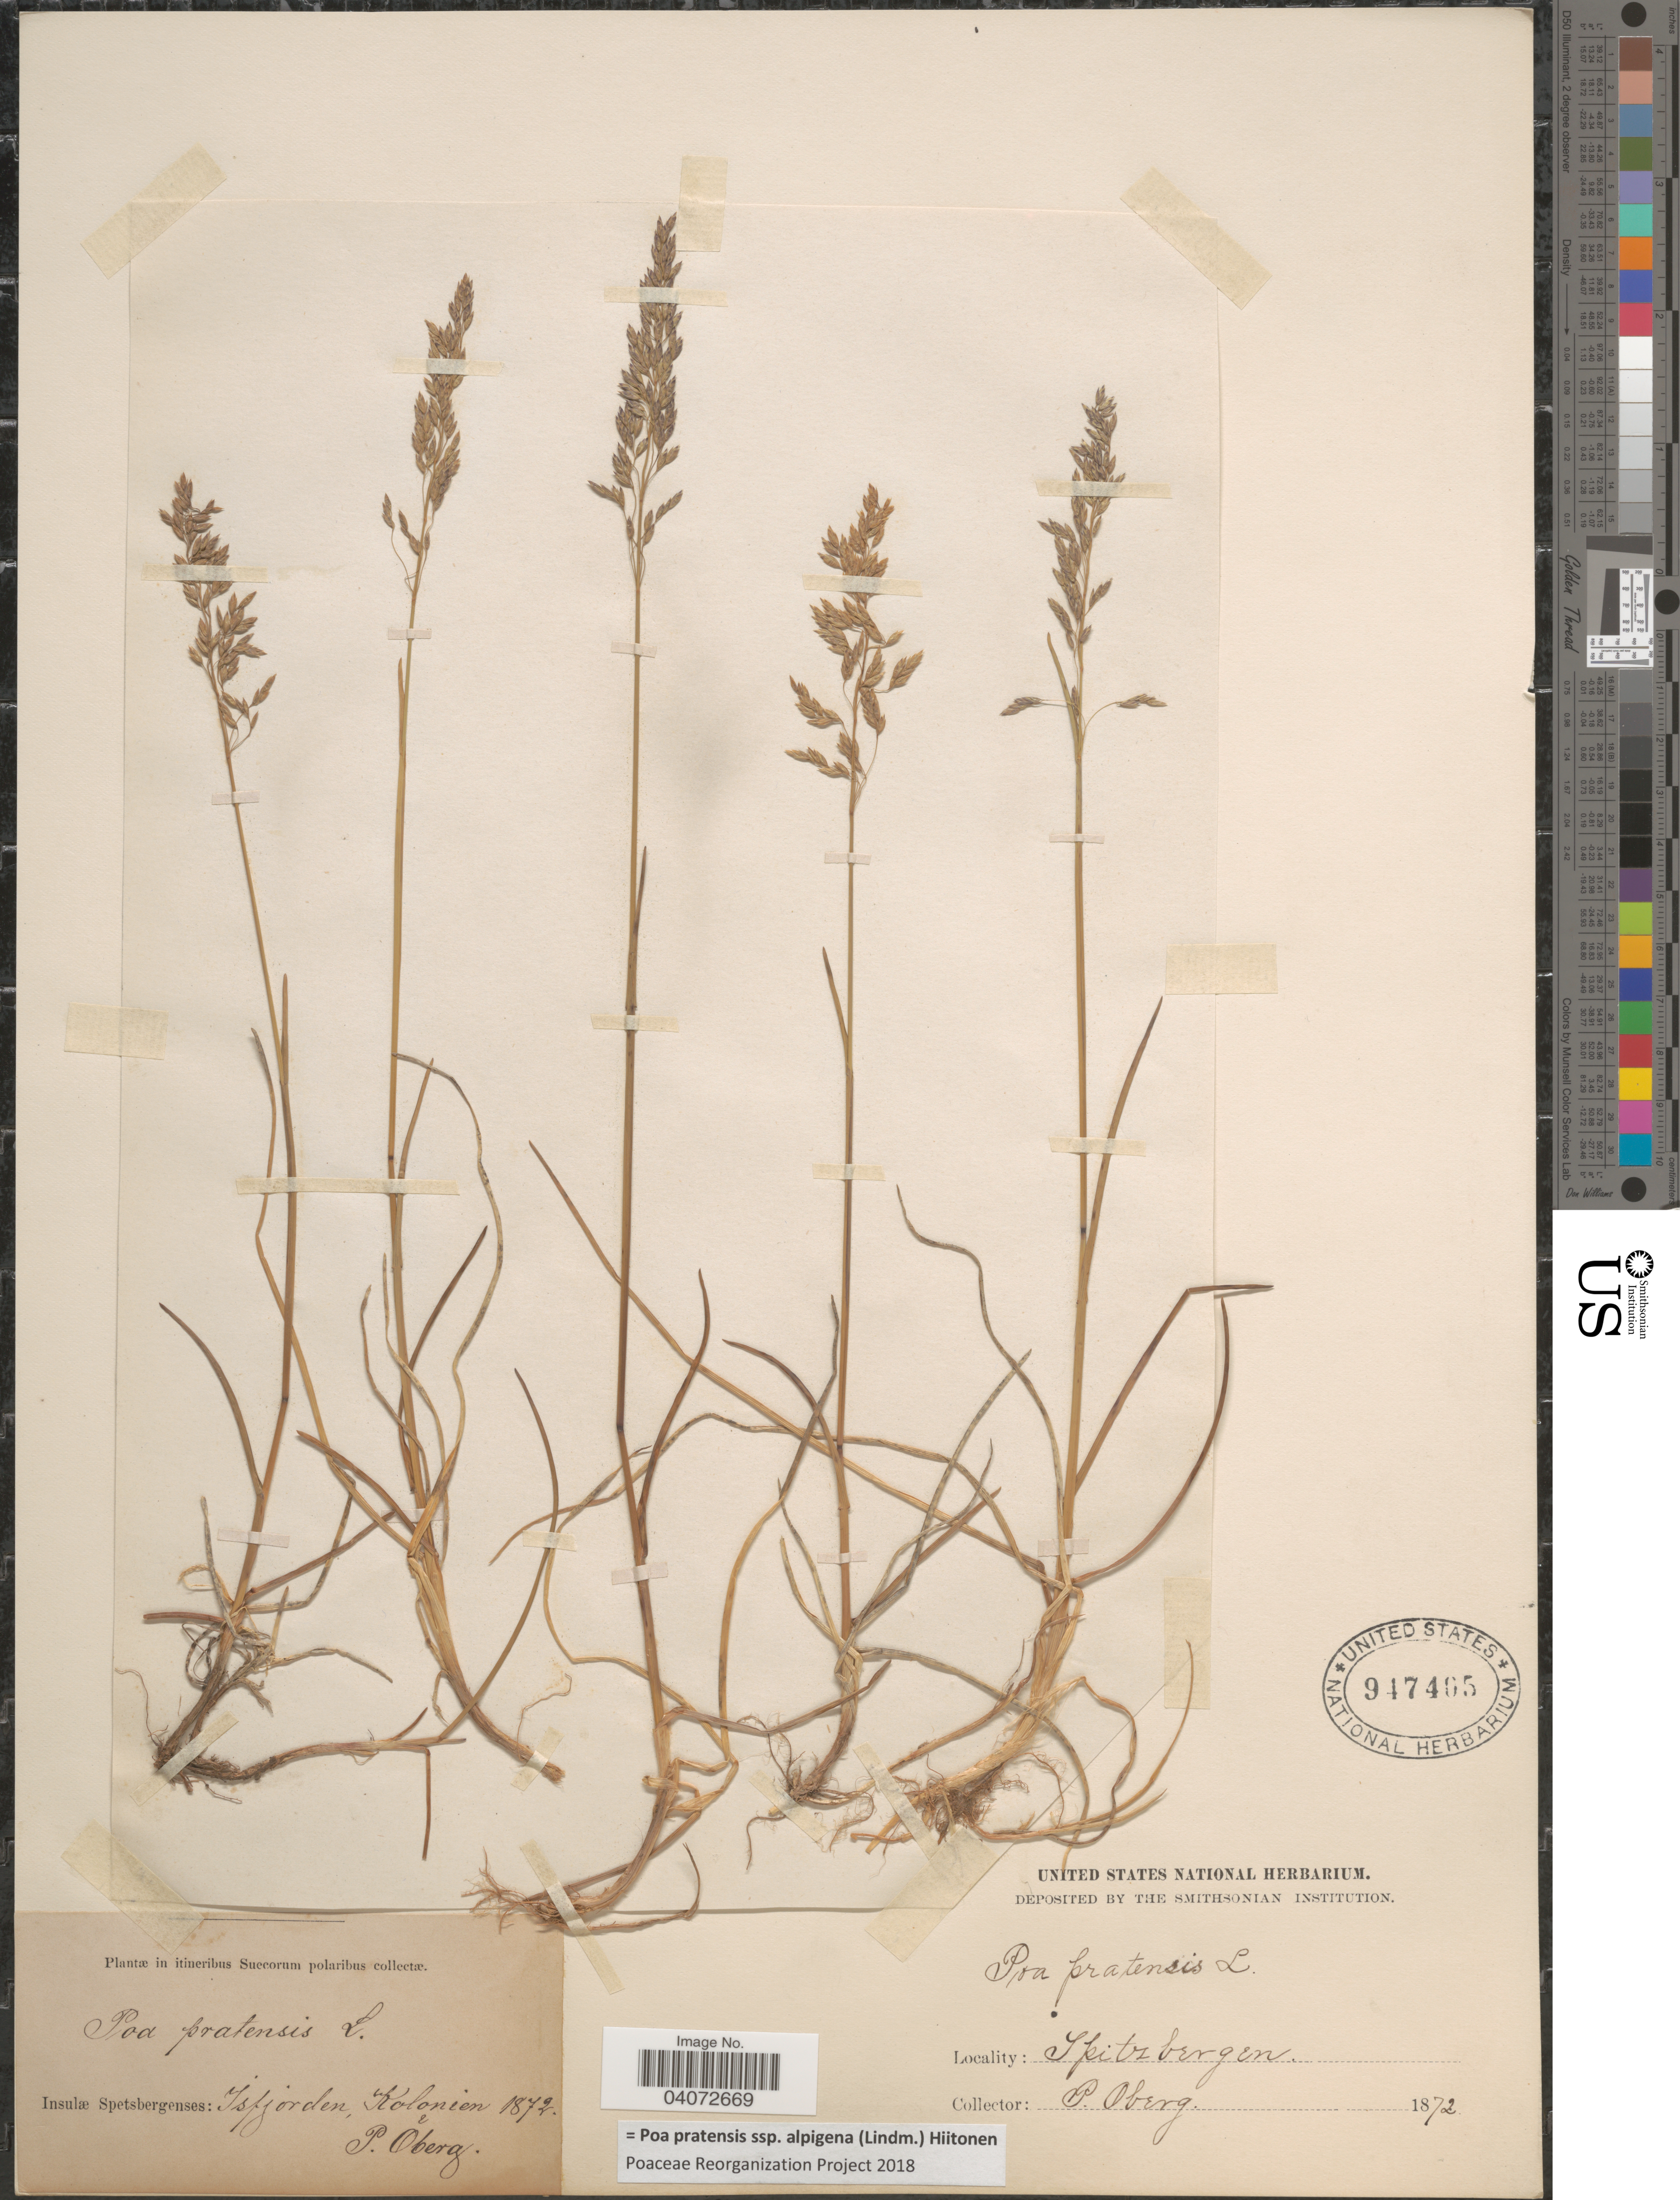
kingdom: Plantae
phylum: Tracheophyta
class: Liliopsida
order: Poales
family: Poaceae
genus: Poa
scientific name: Poa pratensis subsp. alpigena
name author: (Lindm.) Hiitonen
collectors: P. Oberg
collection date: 1872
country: Norway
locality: Insulæ Spetsbergenses: Isfjorden, Kolonien.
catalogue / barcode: US 947405